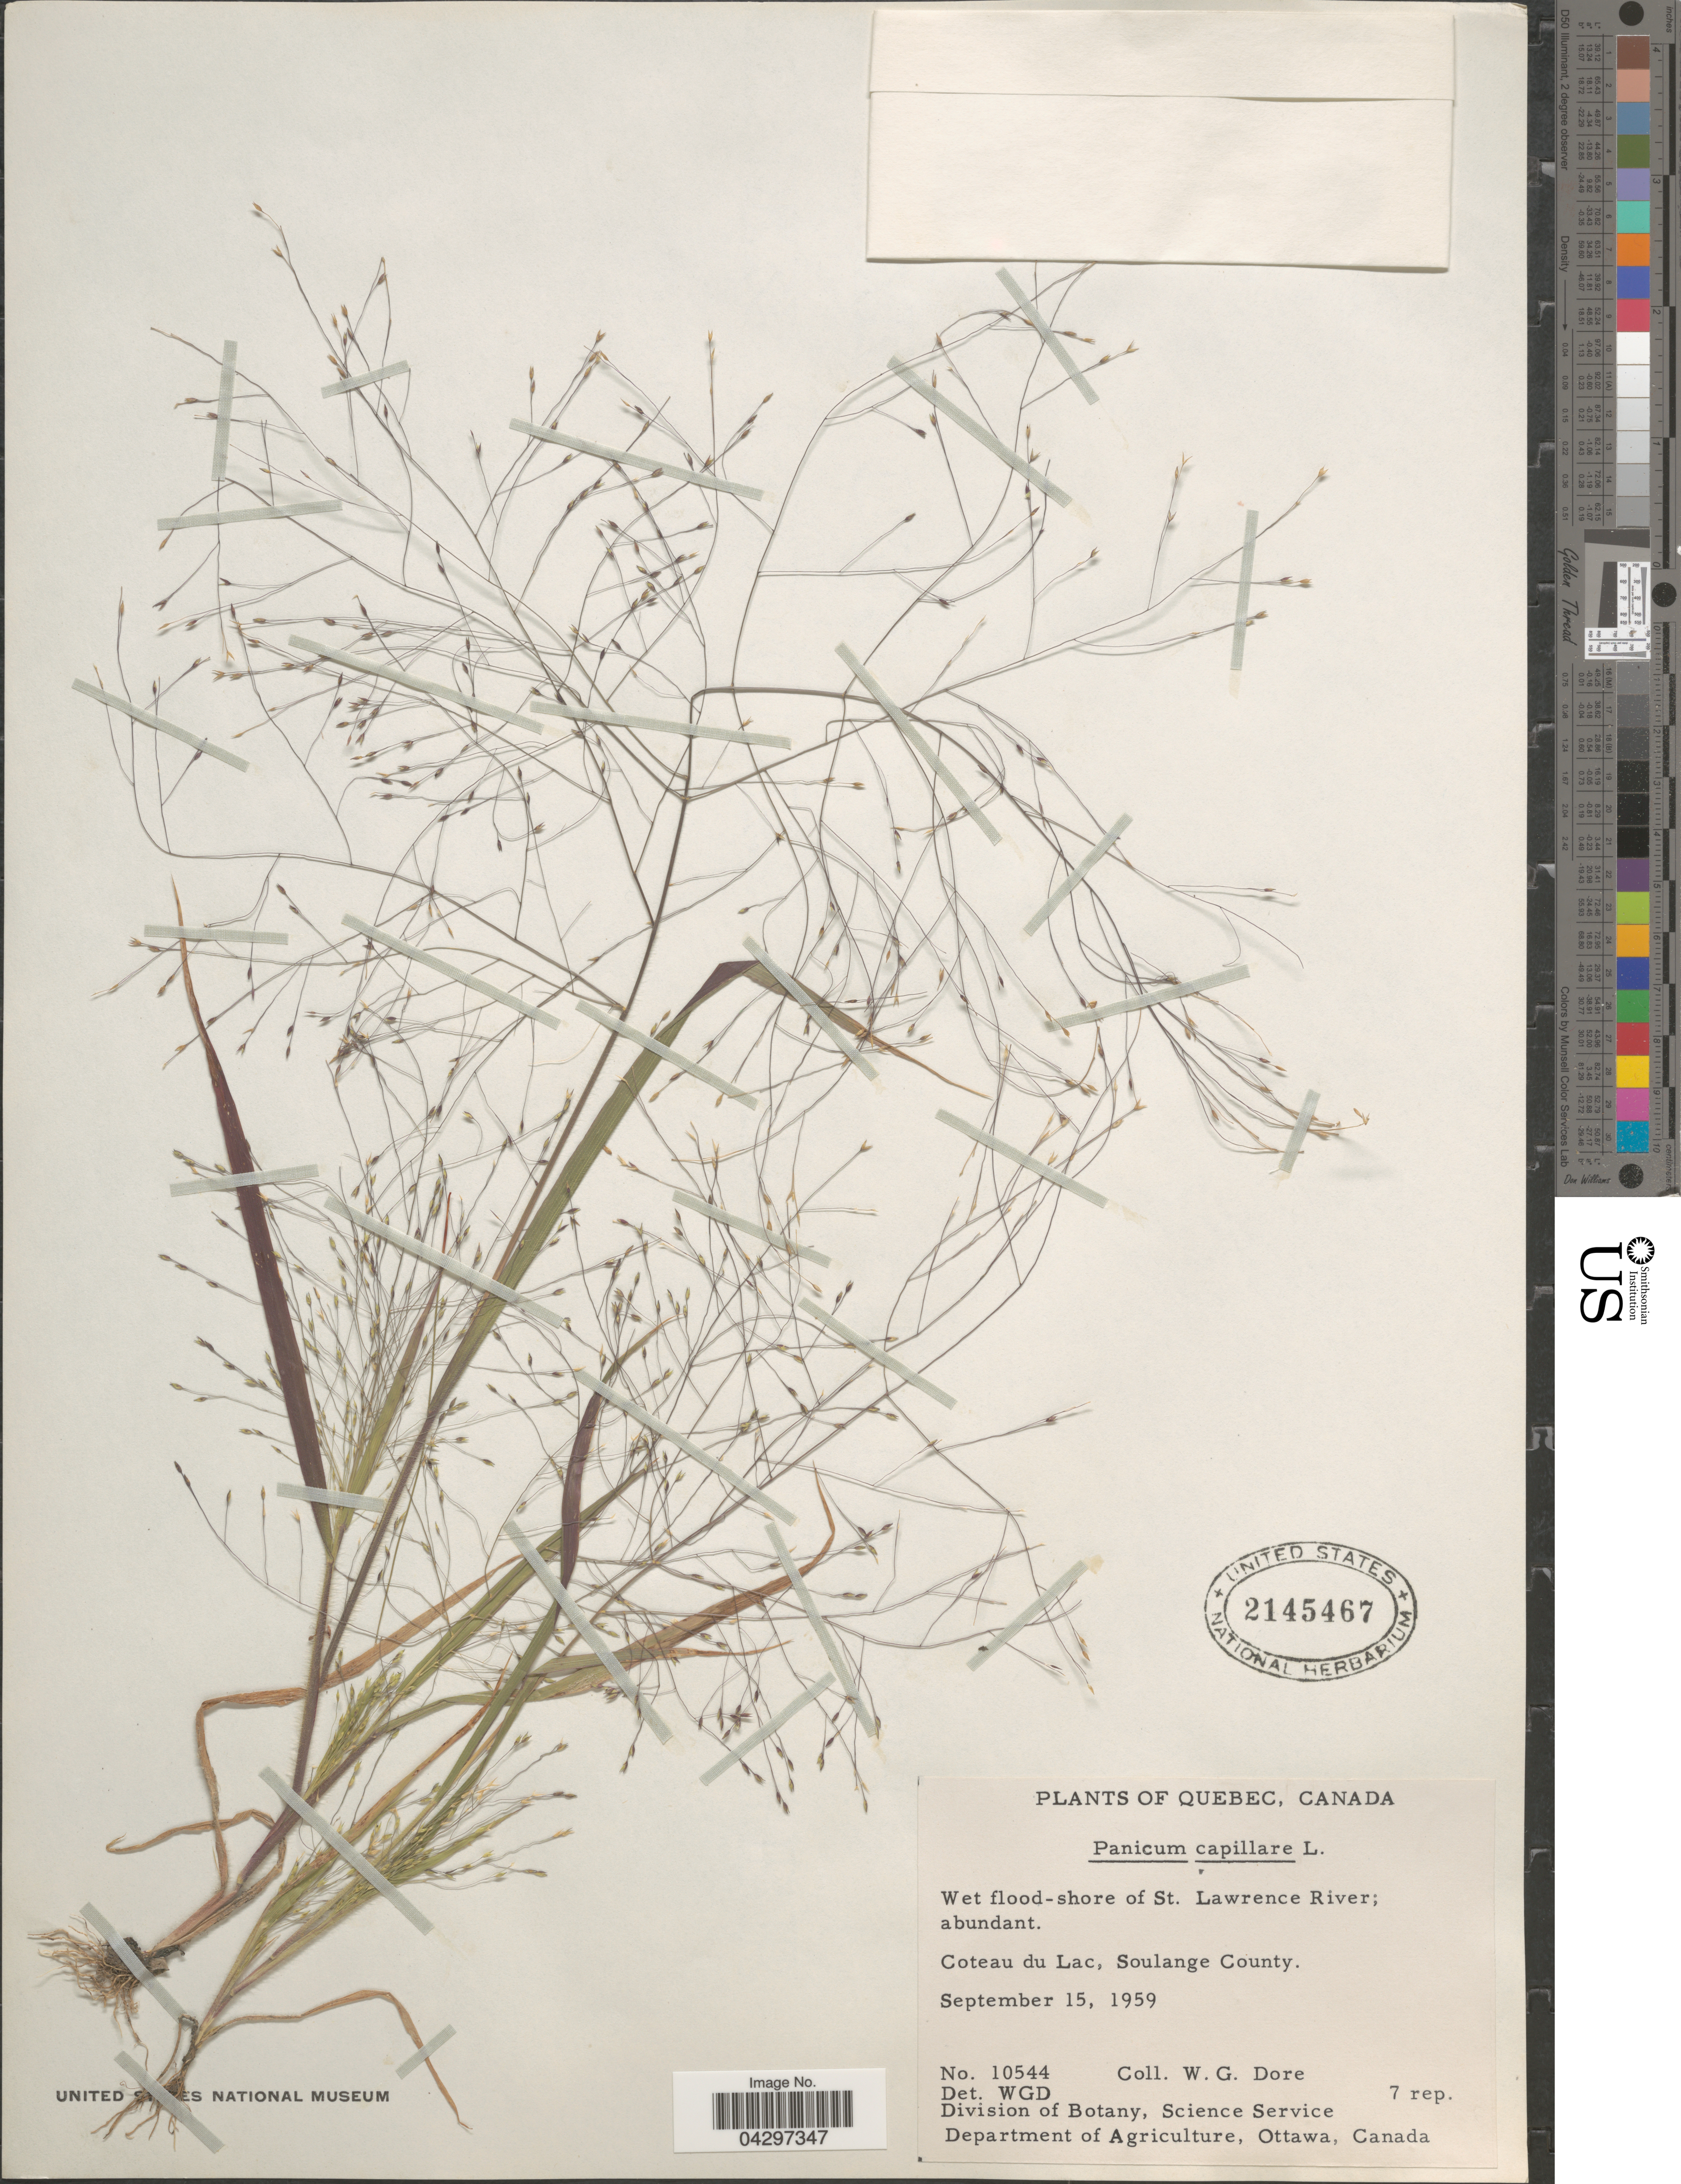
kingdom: Plantae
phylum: Tracheophyta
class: Liliopsida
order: Poales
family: Poaceae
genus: Panicum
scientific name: Panicum capillare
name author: L.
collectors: W. Dore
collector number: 10544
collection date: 1959-09-15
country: Canada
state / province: Quebec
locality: Wet flood-shore of St. Lawrence River. Coteau du Lac, Soulange County.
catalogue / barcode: US 2145467